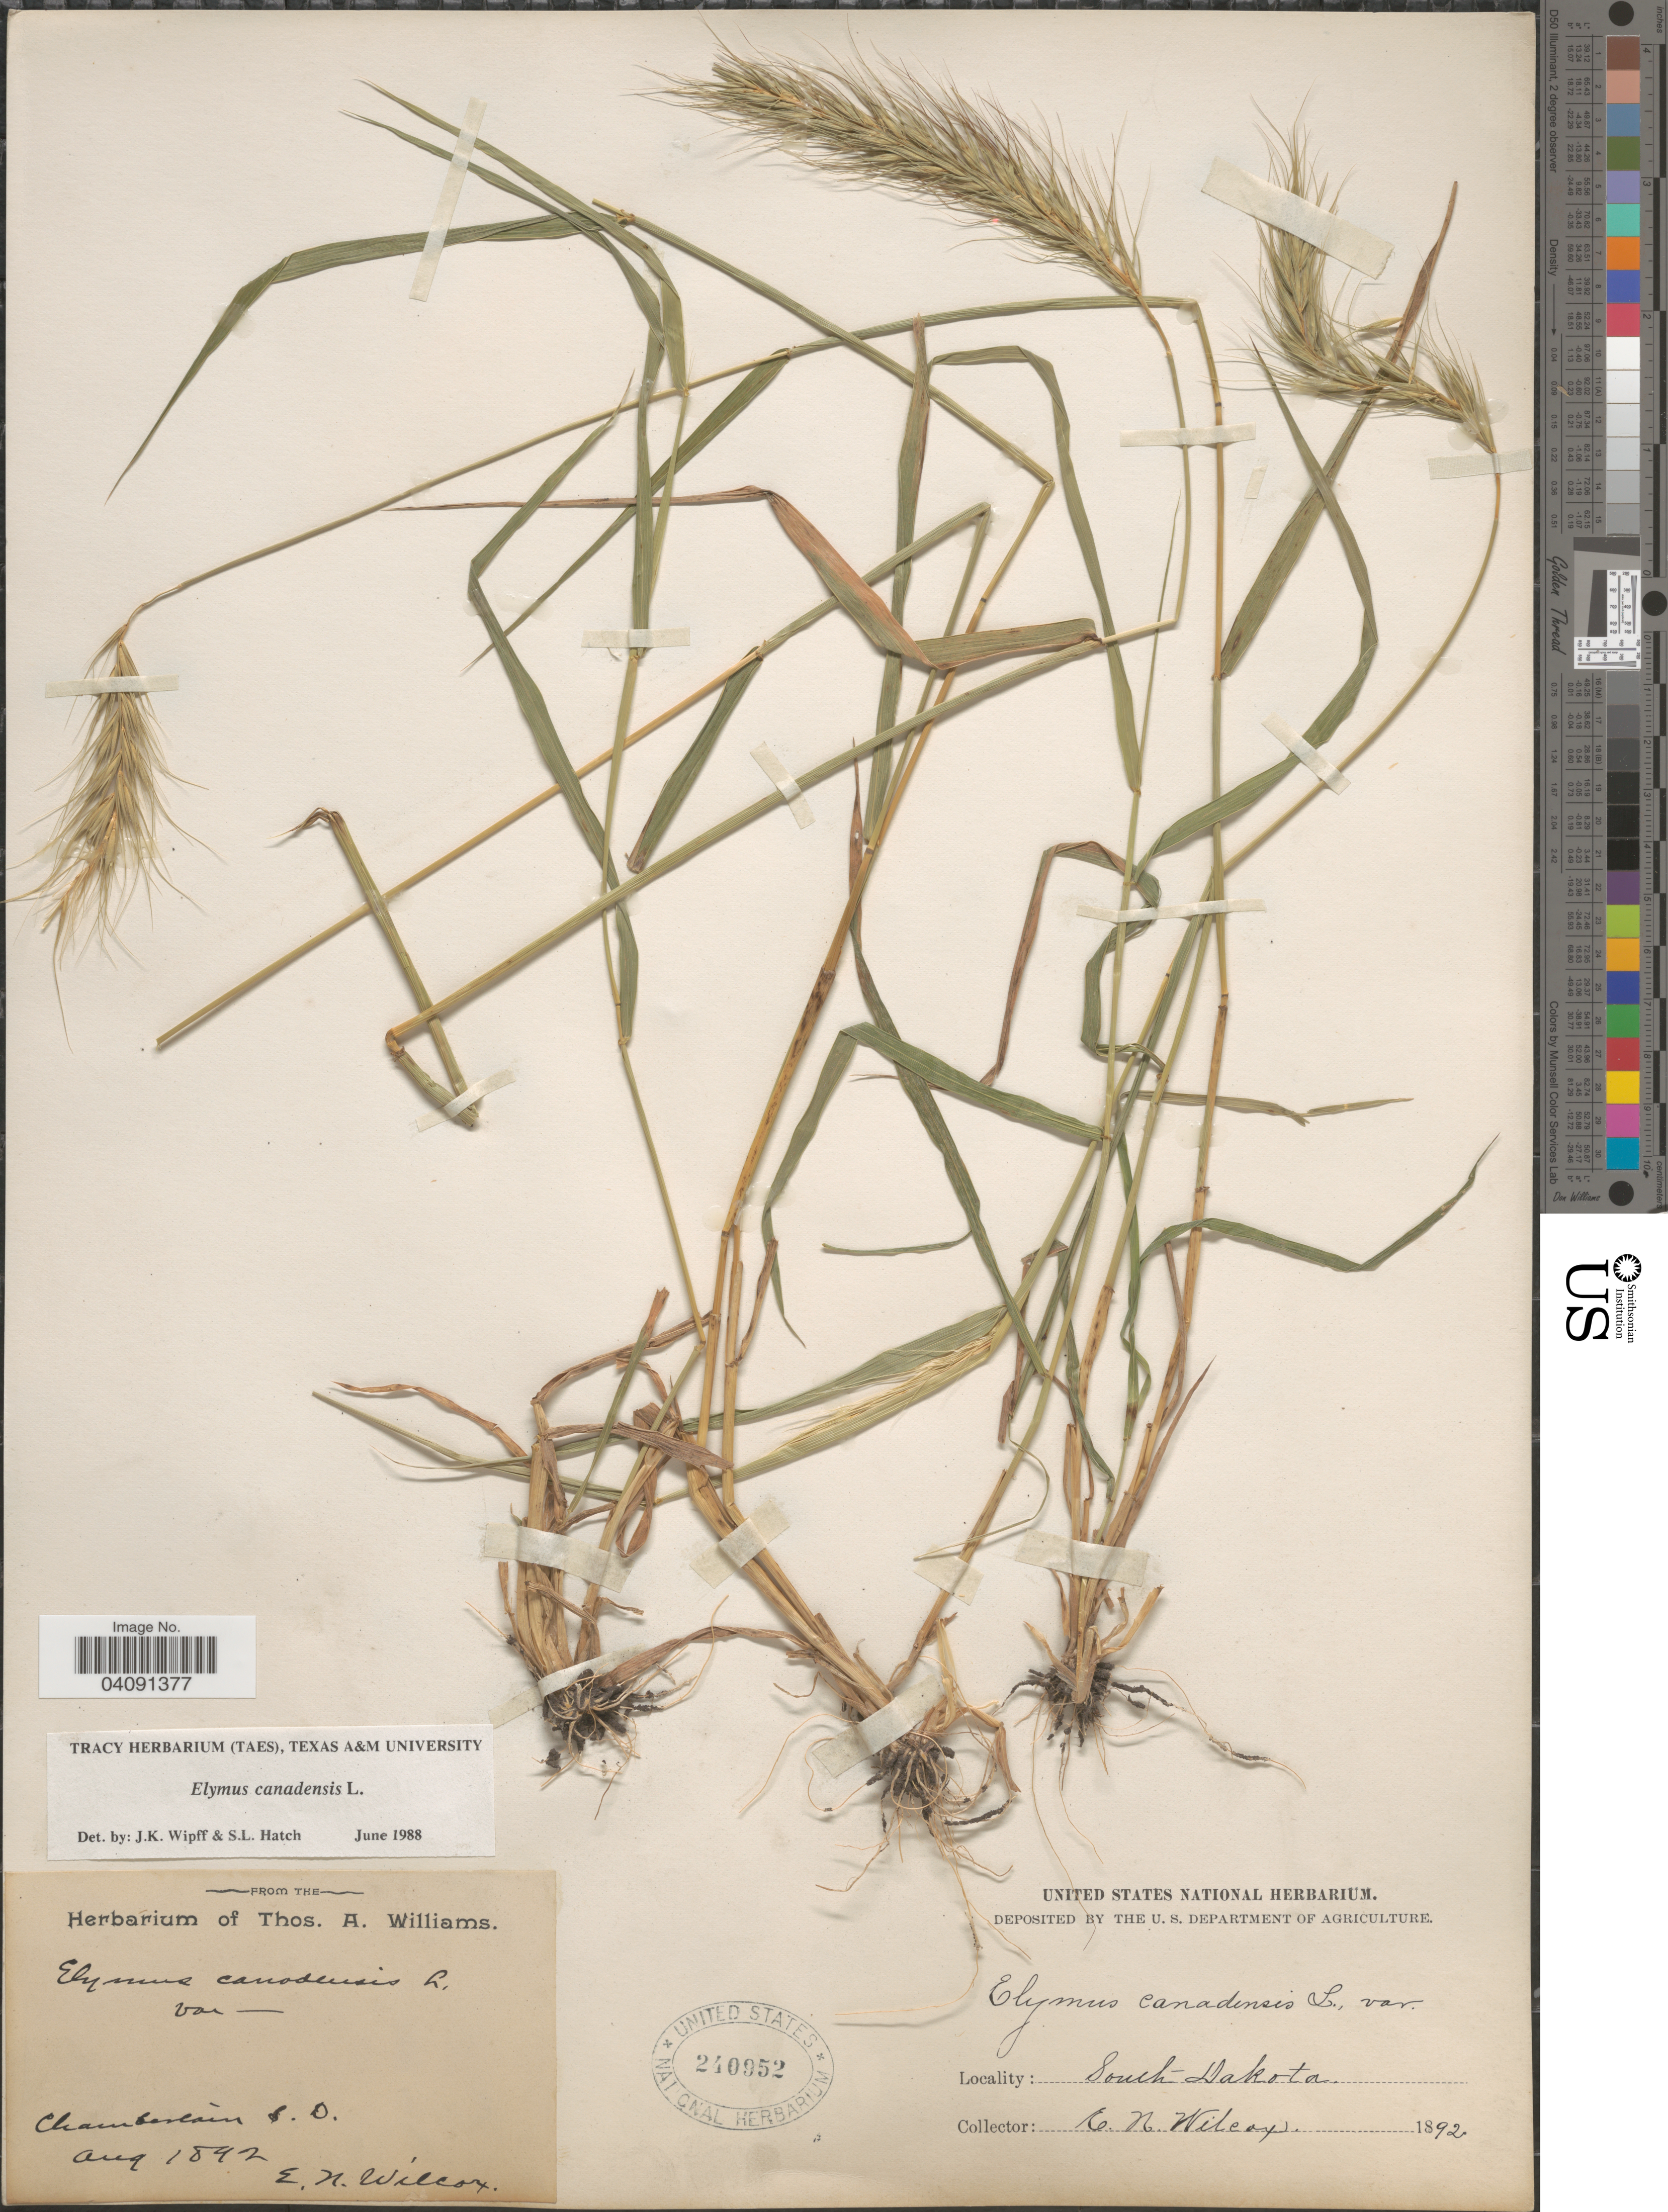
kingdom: Plantae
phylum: Tracheophyta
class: Liliopsida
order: Poales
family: Poaceae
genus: Elymus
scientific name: Elymus canadensis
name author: L.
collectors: E. Wilcox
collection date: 1892-08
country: United States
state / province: South Dakota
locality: Chamberlain.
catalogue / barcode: US 240952